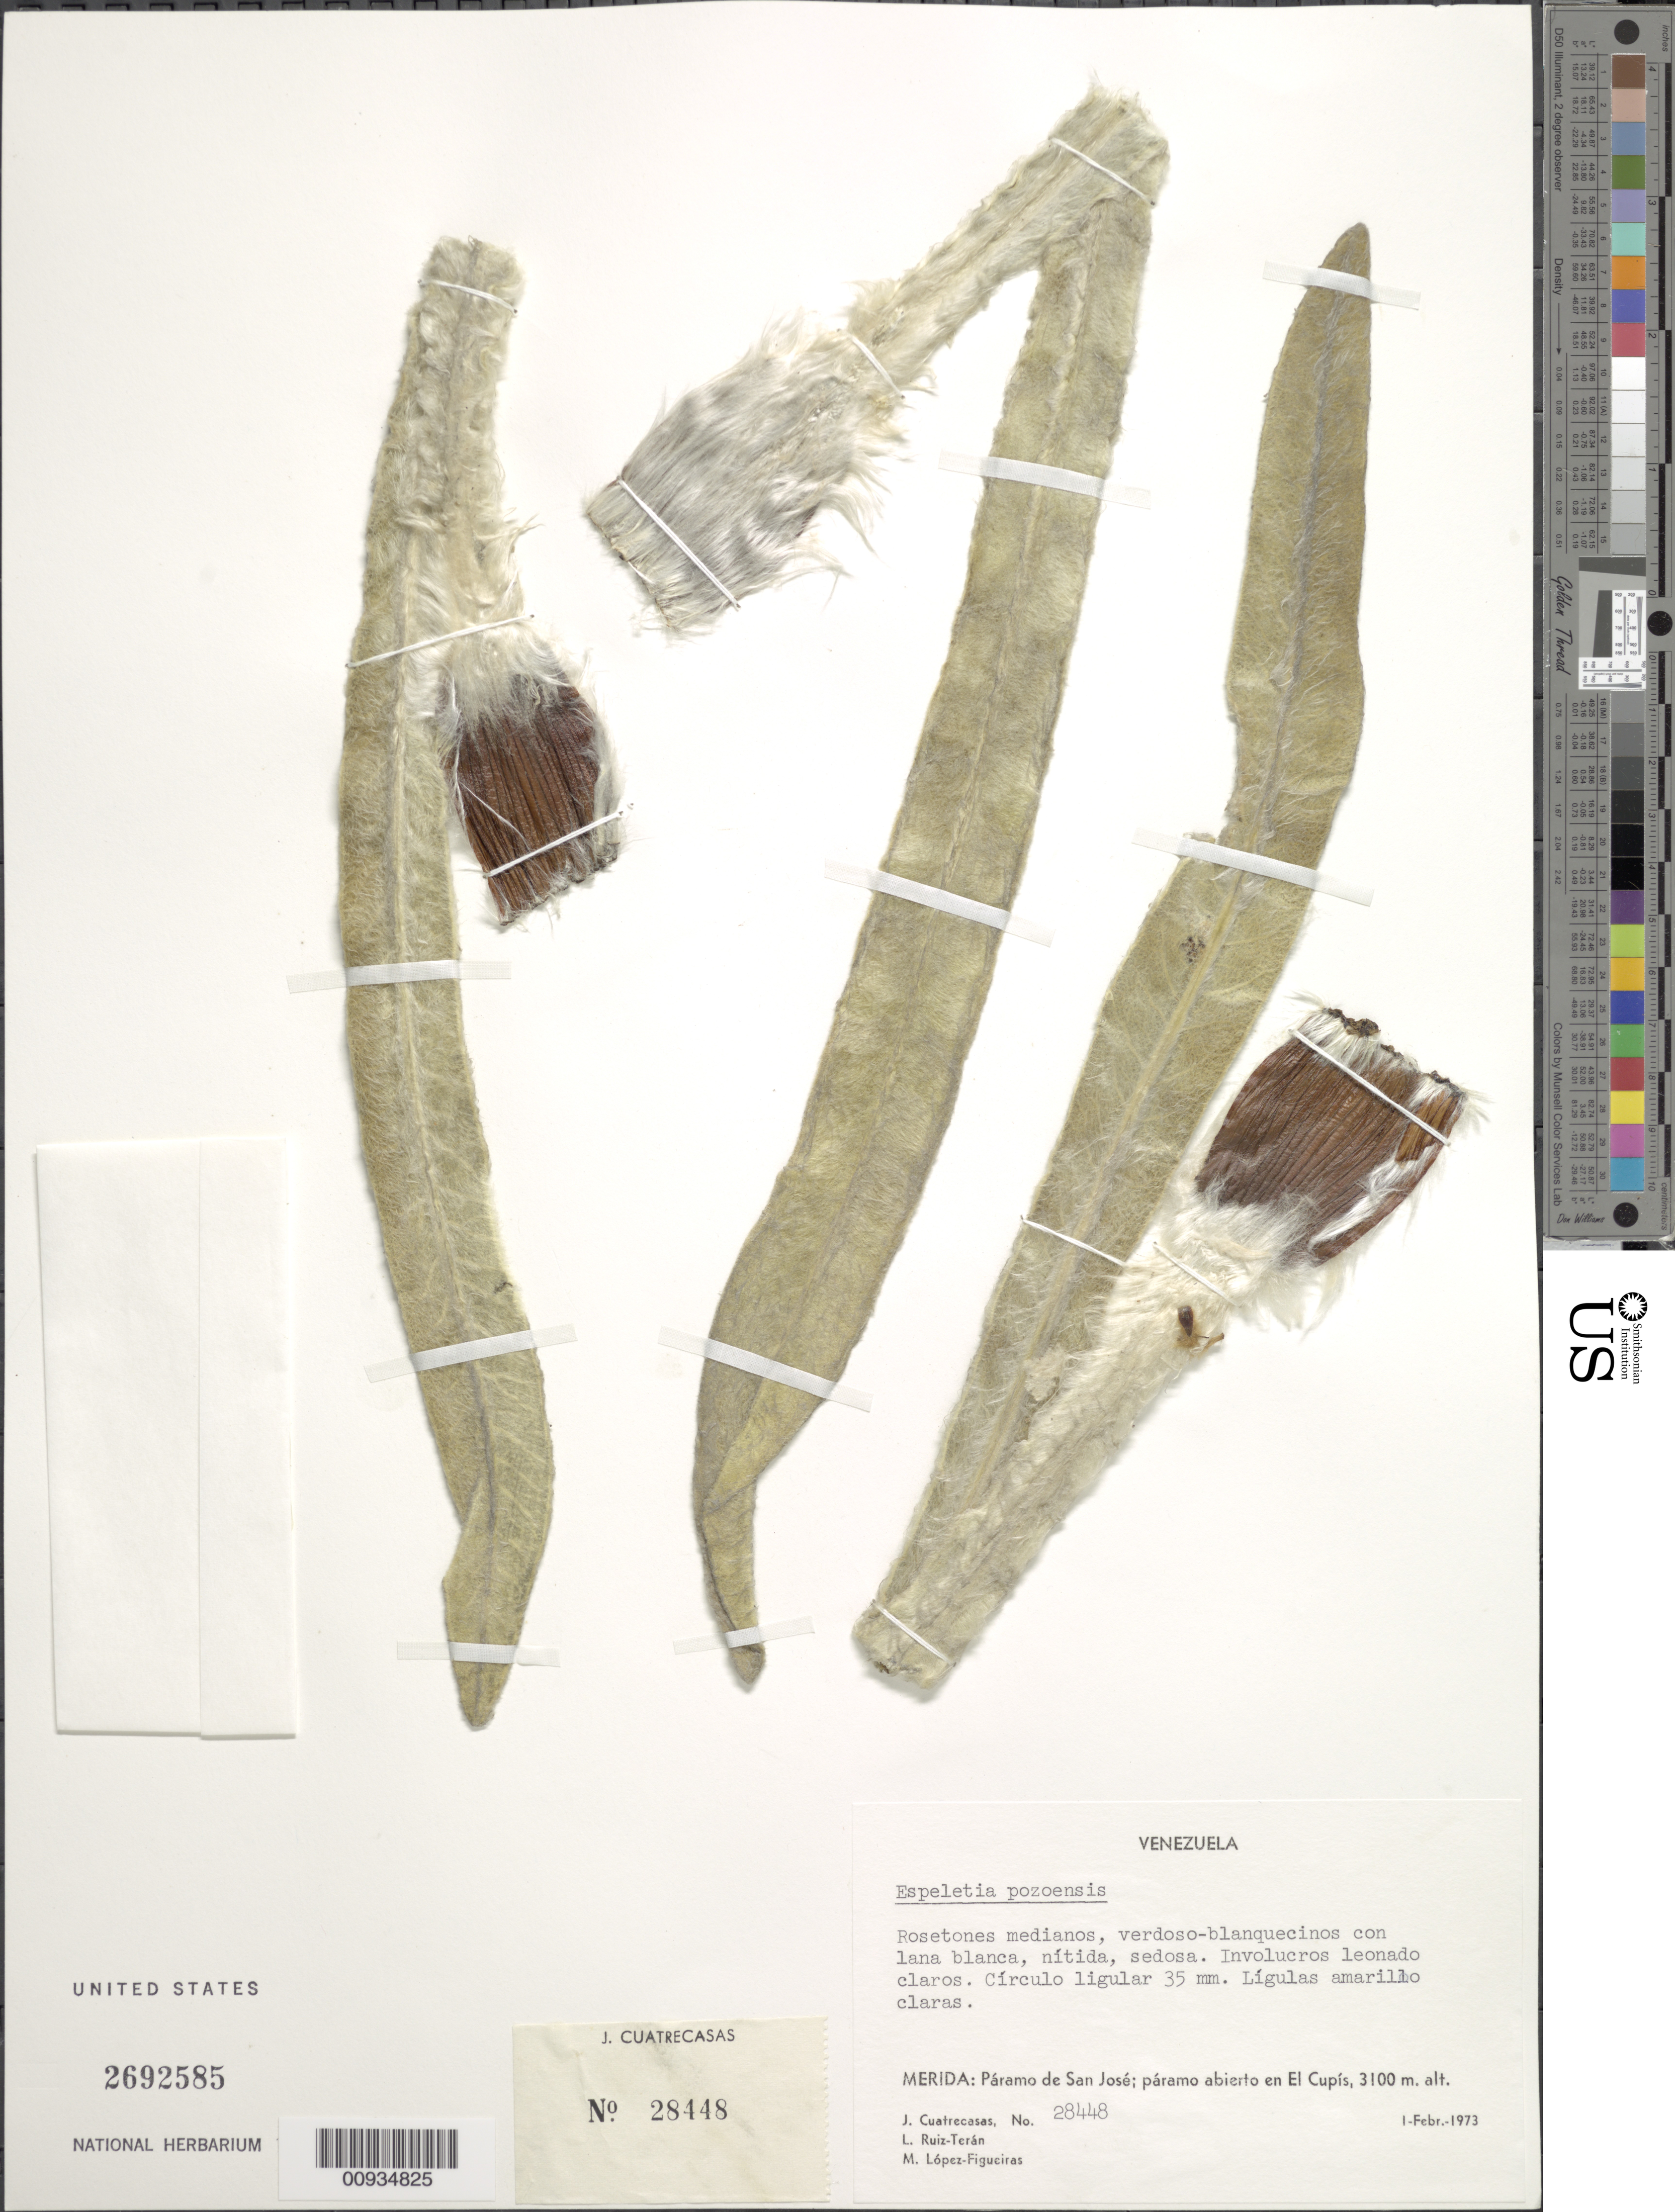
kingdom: Plantae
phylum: Tracheophyta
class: Magnoliopsida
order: Asterales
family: Asteraceae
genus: Espeletiopsis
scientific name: Espeletiopsis pozoensis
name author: (Cuatrec.) Cuatrec.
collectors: J. Cuatrecasas, L. E. Ruíz-Terán & M. López Figueiras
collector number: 28448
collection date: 1973-02-01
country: Venezuela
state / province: Mérida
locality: Paramo de San Jose, paramo abierto en El Cupis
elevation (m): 3100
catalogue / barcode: US 2692585